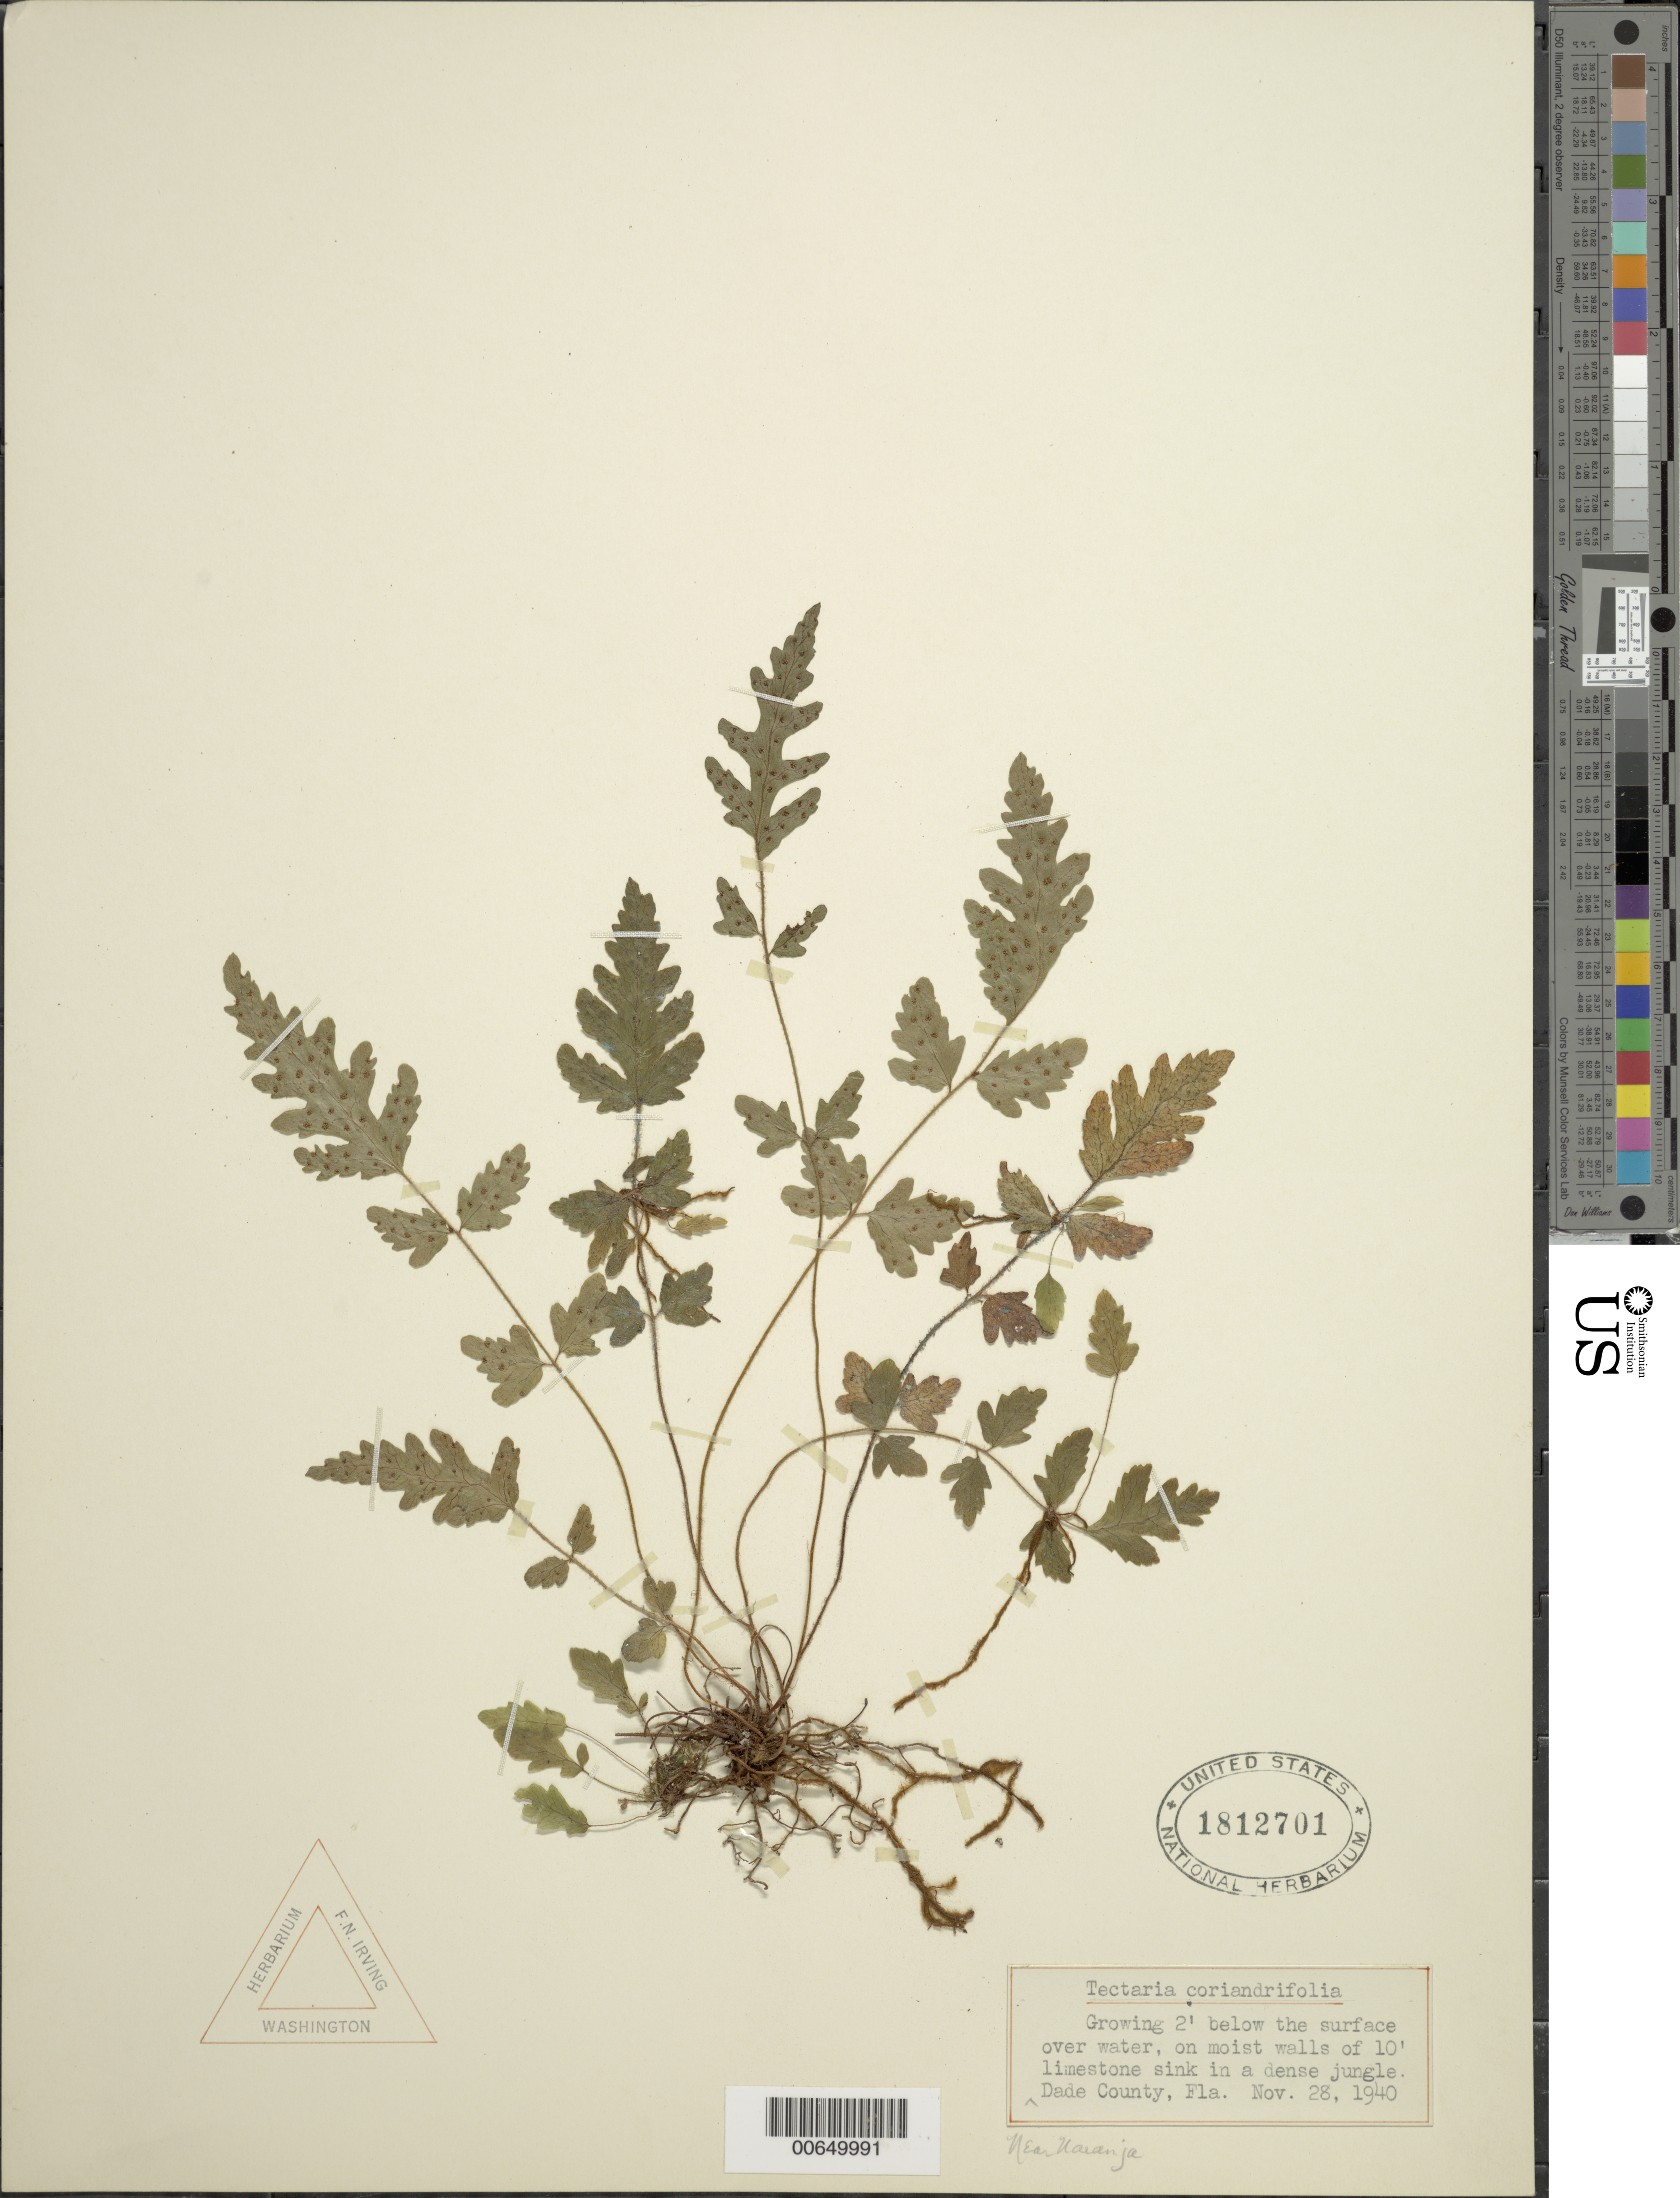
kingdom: Plantae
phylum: Tracheophyta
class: Polypodiopsida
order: Polypodiales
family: Tectariaceae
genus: Tectaria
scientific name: Tectaria coriandrifolia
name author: Underw.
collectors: ex herb. Irving Washington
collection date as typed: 28 Nov 1940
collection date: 1940-11-28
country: United States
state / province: Florida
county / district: Dade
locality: Near Naranja.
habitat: Growing 2' below the surface over water, on moist walls of 10' limestone sink in a dense jungle.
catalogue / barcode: US 1812701